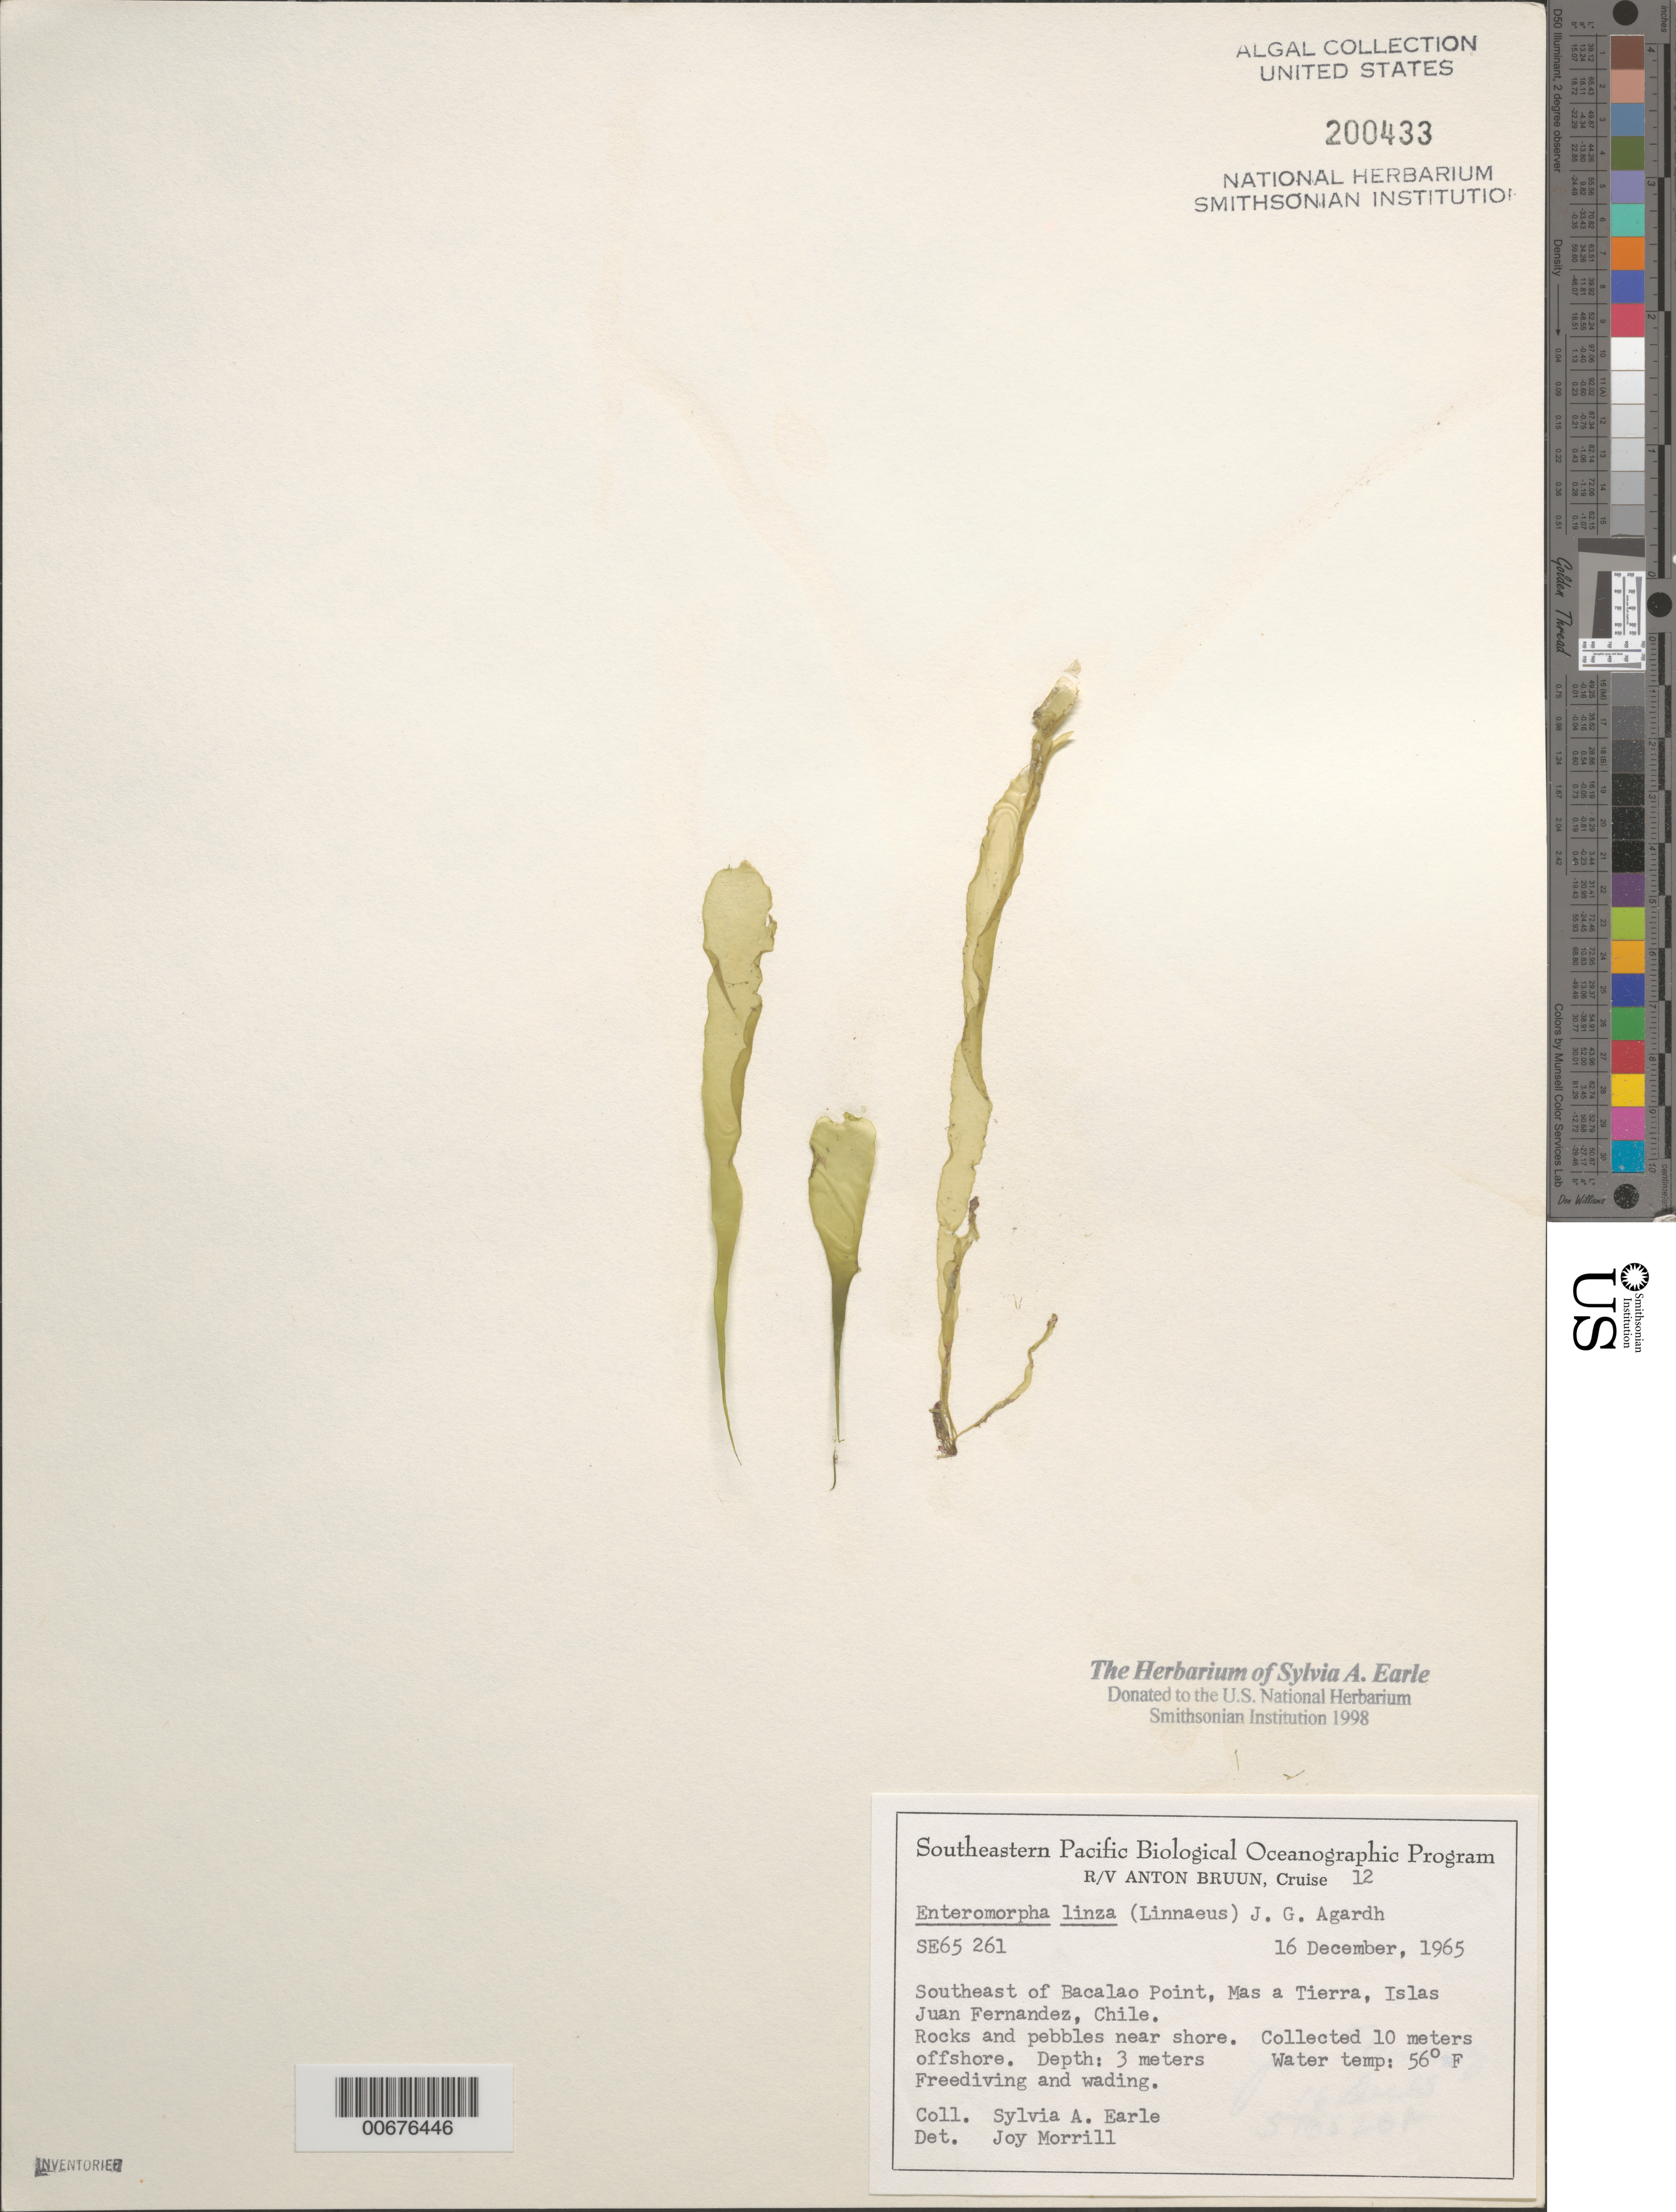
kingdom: Plantae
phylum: Chlorophyta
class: Ulvophyceae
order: Ulvales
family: Ulvaceae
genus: Ulva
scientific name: Ulva linza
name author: L.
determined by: Algae name updating Project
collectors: S. A. Earle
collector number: SE65261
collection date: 1965-12-16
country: Chile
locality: Southeast of Bacalao Point, Mas a Tierra, Islas Juan Fernandez.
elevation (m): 10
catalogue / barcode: US 200433